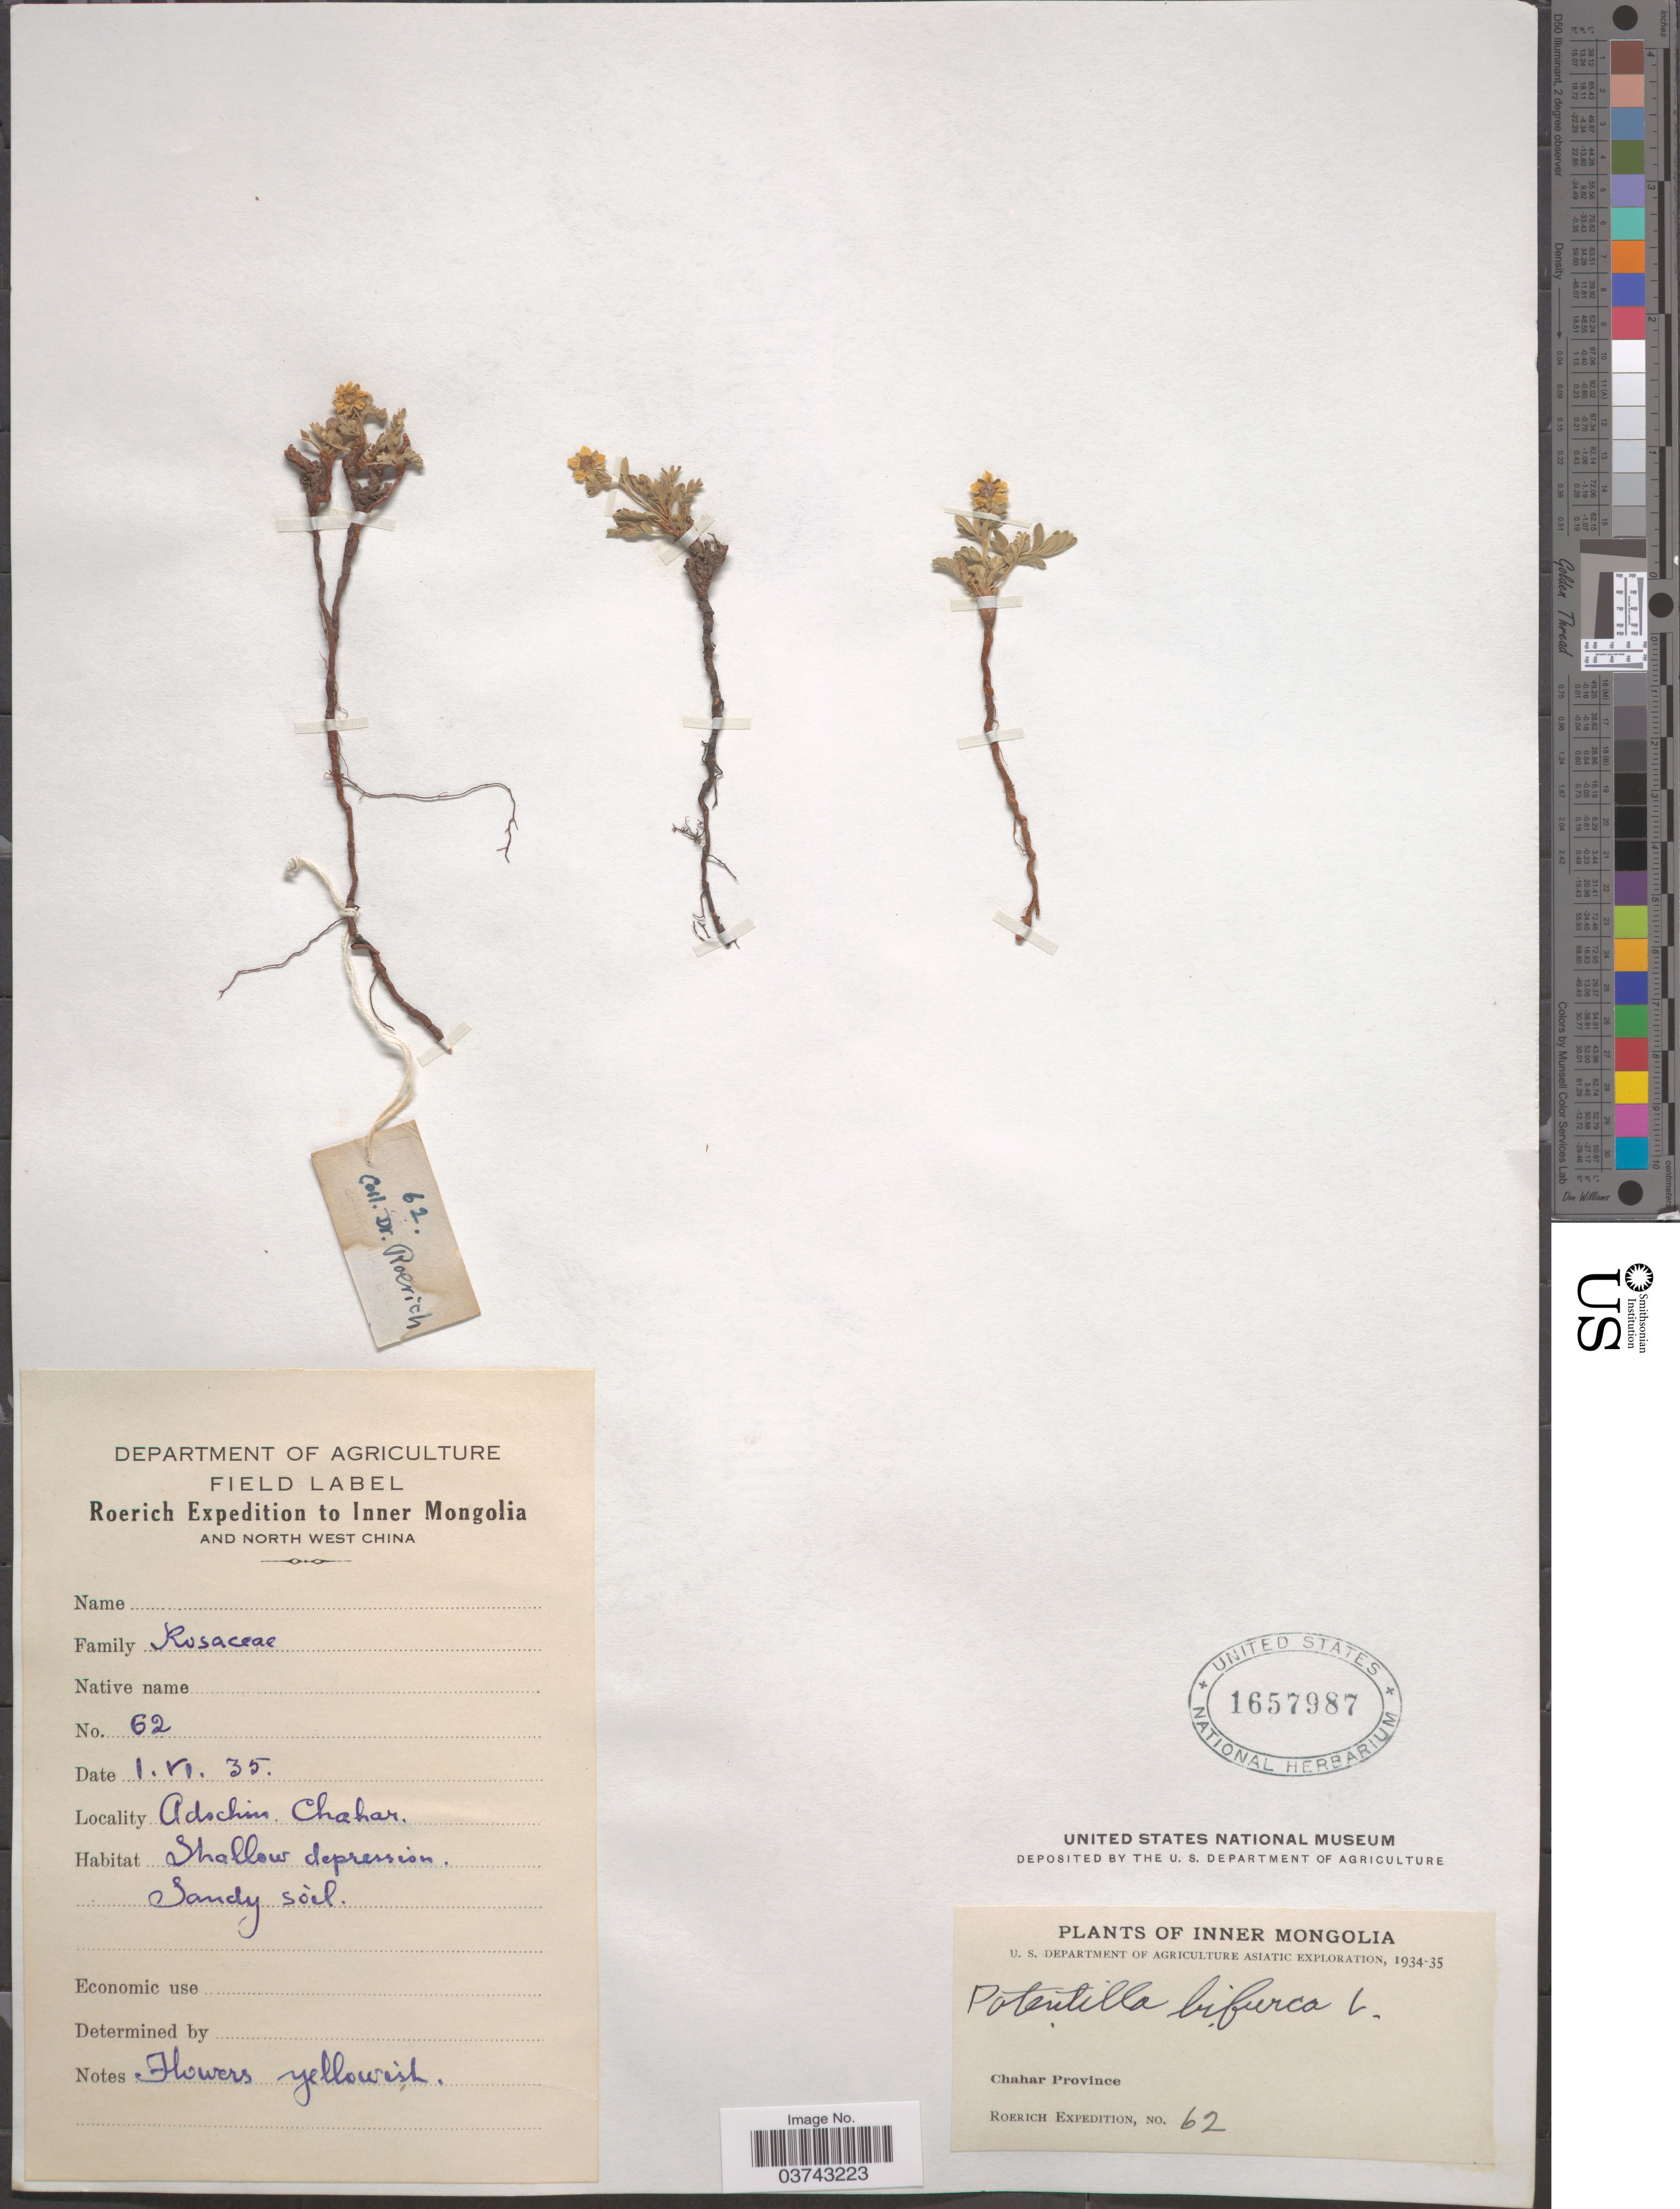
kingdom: Plantae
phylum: Tracheophyta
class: Magnoliopsida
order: Rosales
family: Rosaceae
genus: Sibbaldianthe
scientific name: Sibbaldianthe bifurca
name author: (L.) Kurtto & T. Erikss.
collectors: Roerich Expedition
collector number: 62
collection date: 1935-06-01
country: China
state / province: Nei Monggol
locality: Inner Mongolia and North West China. Adschin, Chahar. Shallow depression. Chahar Province.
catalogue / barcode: US 1657987